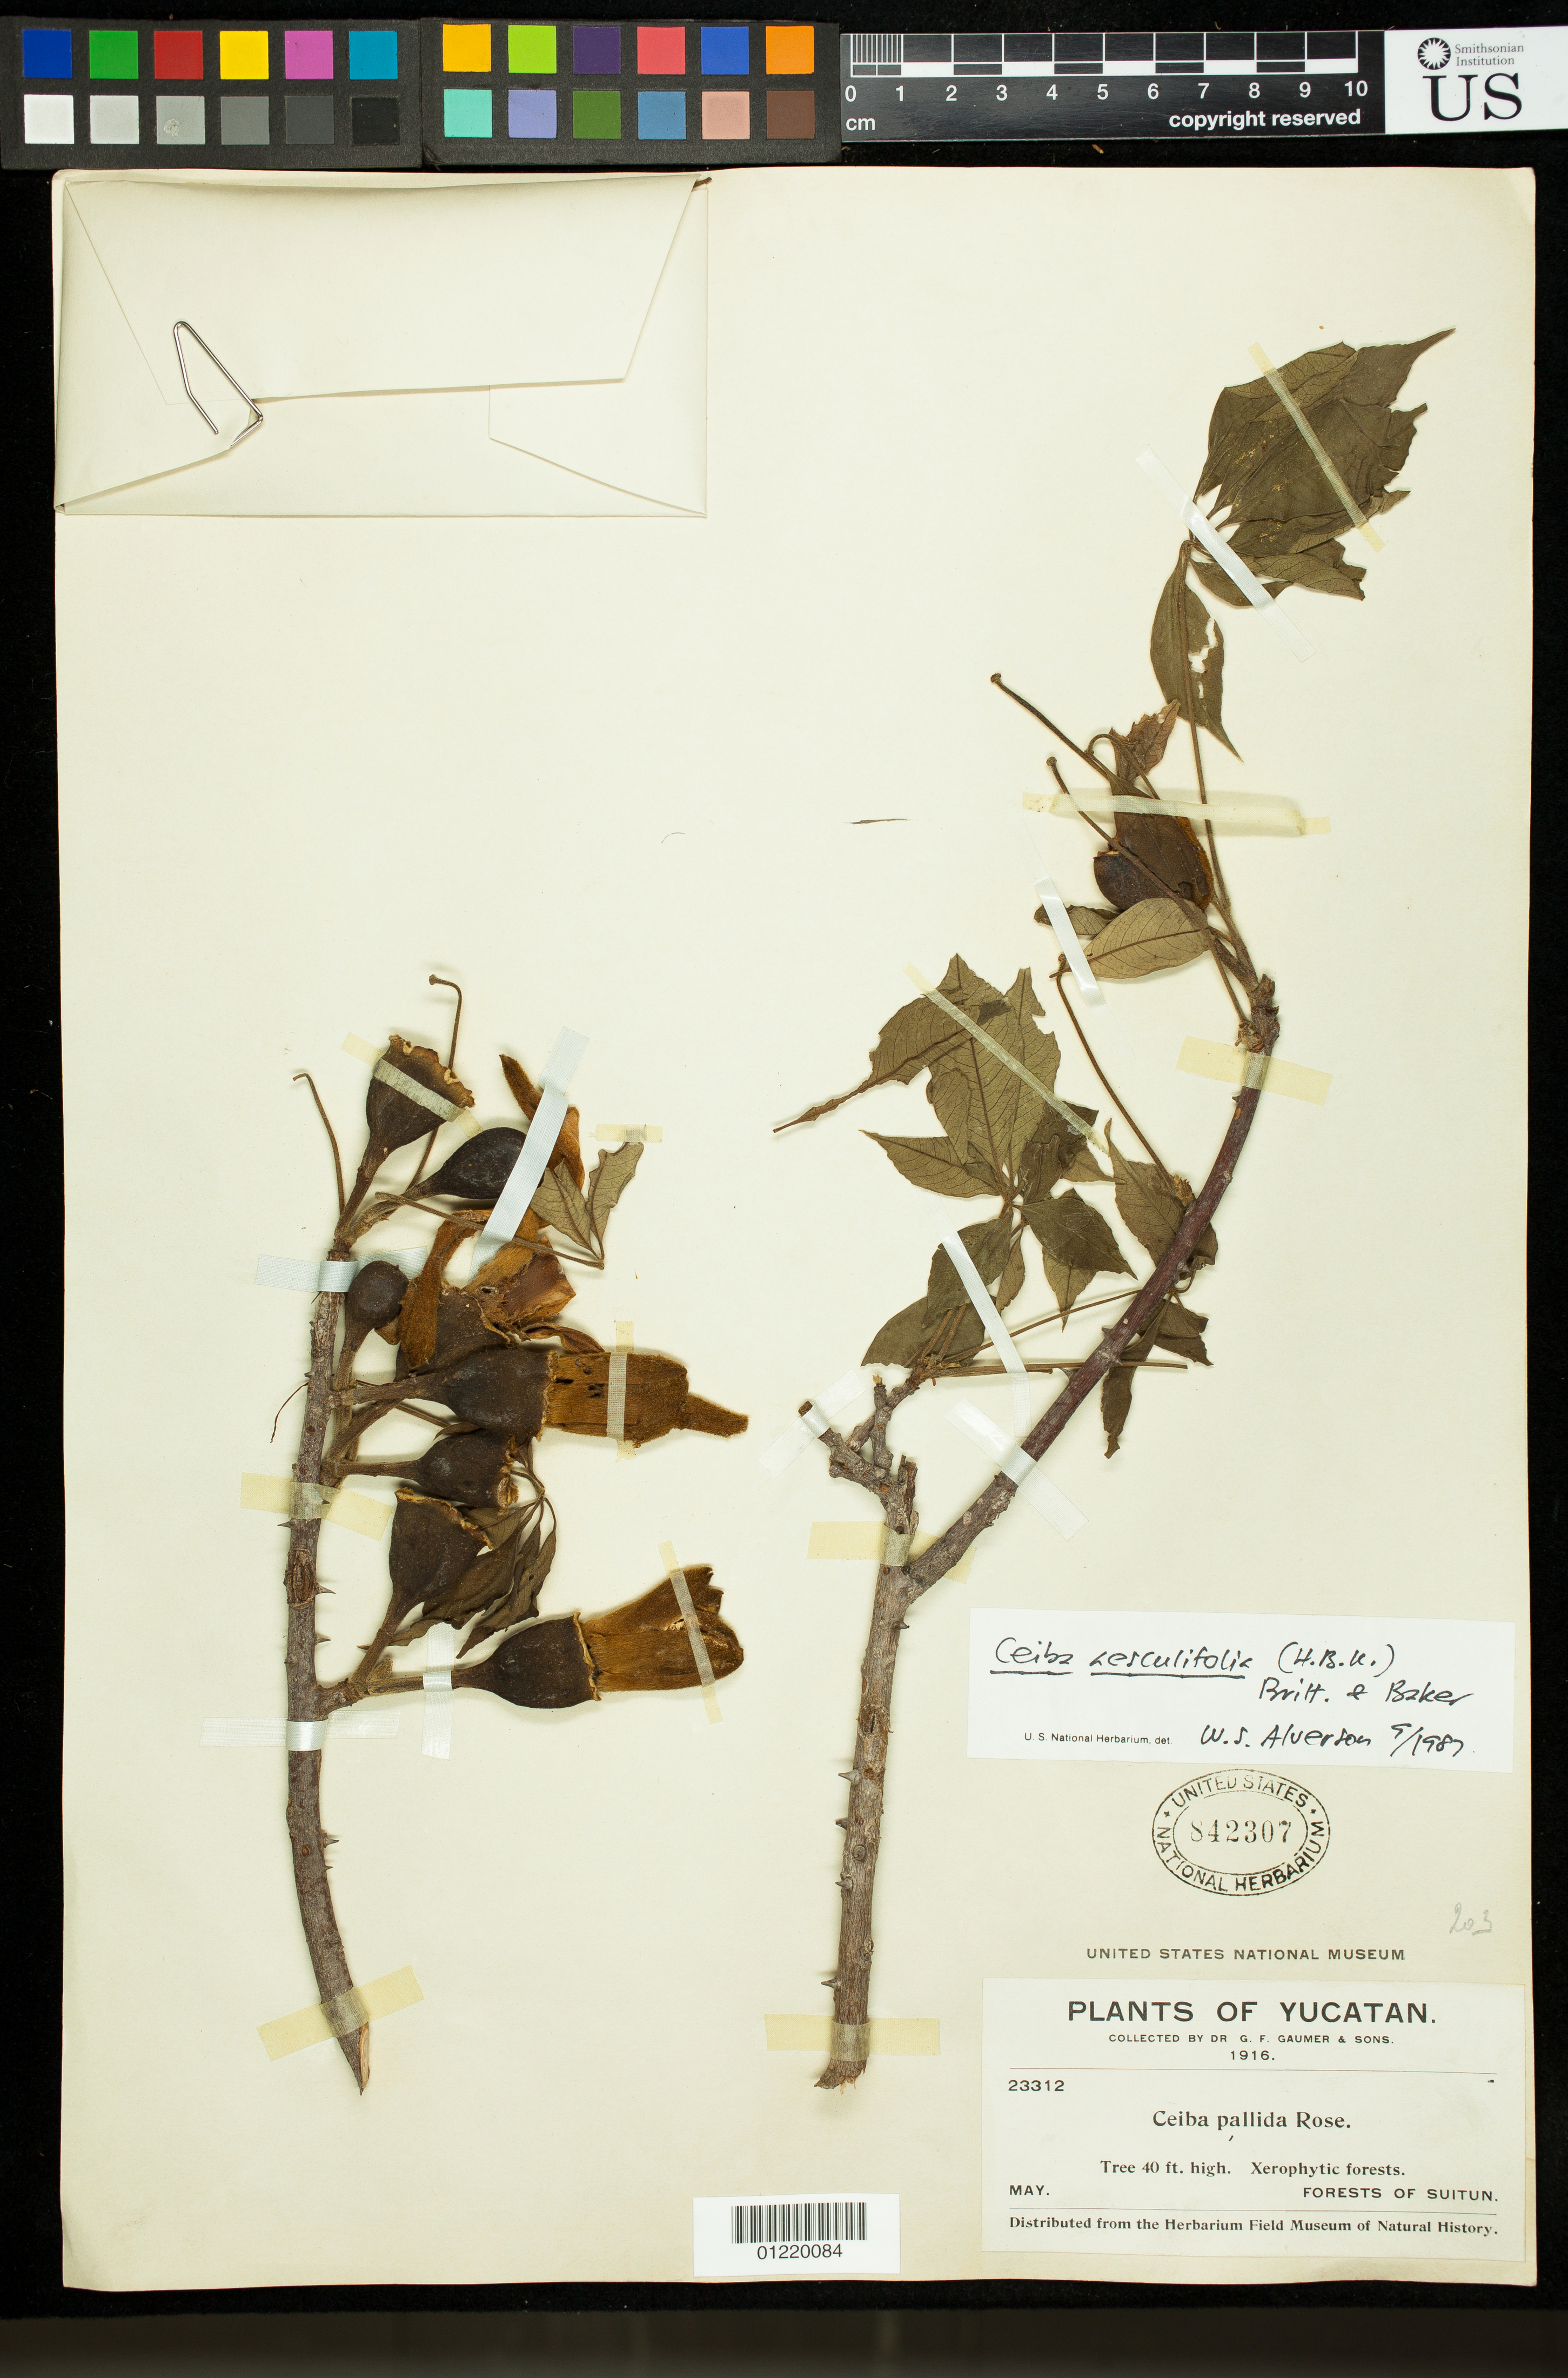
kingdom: Plantae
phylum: Tracheophyta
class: Magnoliopsida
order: Malvales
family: Malvaceae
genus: Ceiba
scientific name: Ceiba aesculifolia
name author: (Kunth) Britten & Baker f.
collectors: G. F. Gaumer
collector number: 23312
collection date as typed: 1916-05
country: Mexico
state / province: Yucatan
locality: Forests of Suitun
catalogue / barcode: US 842307